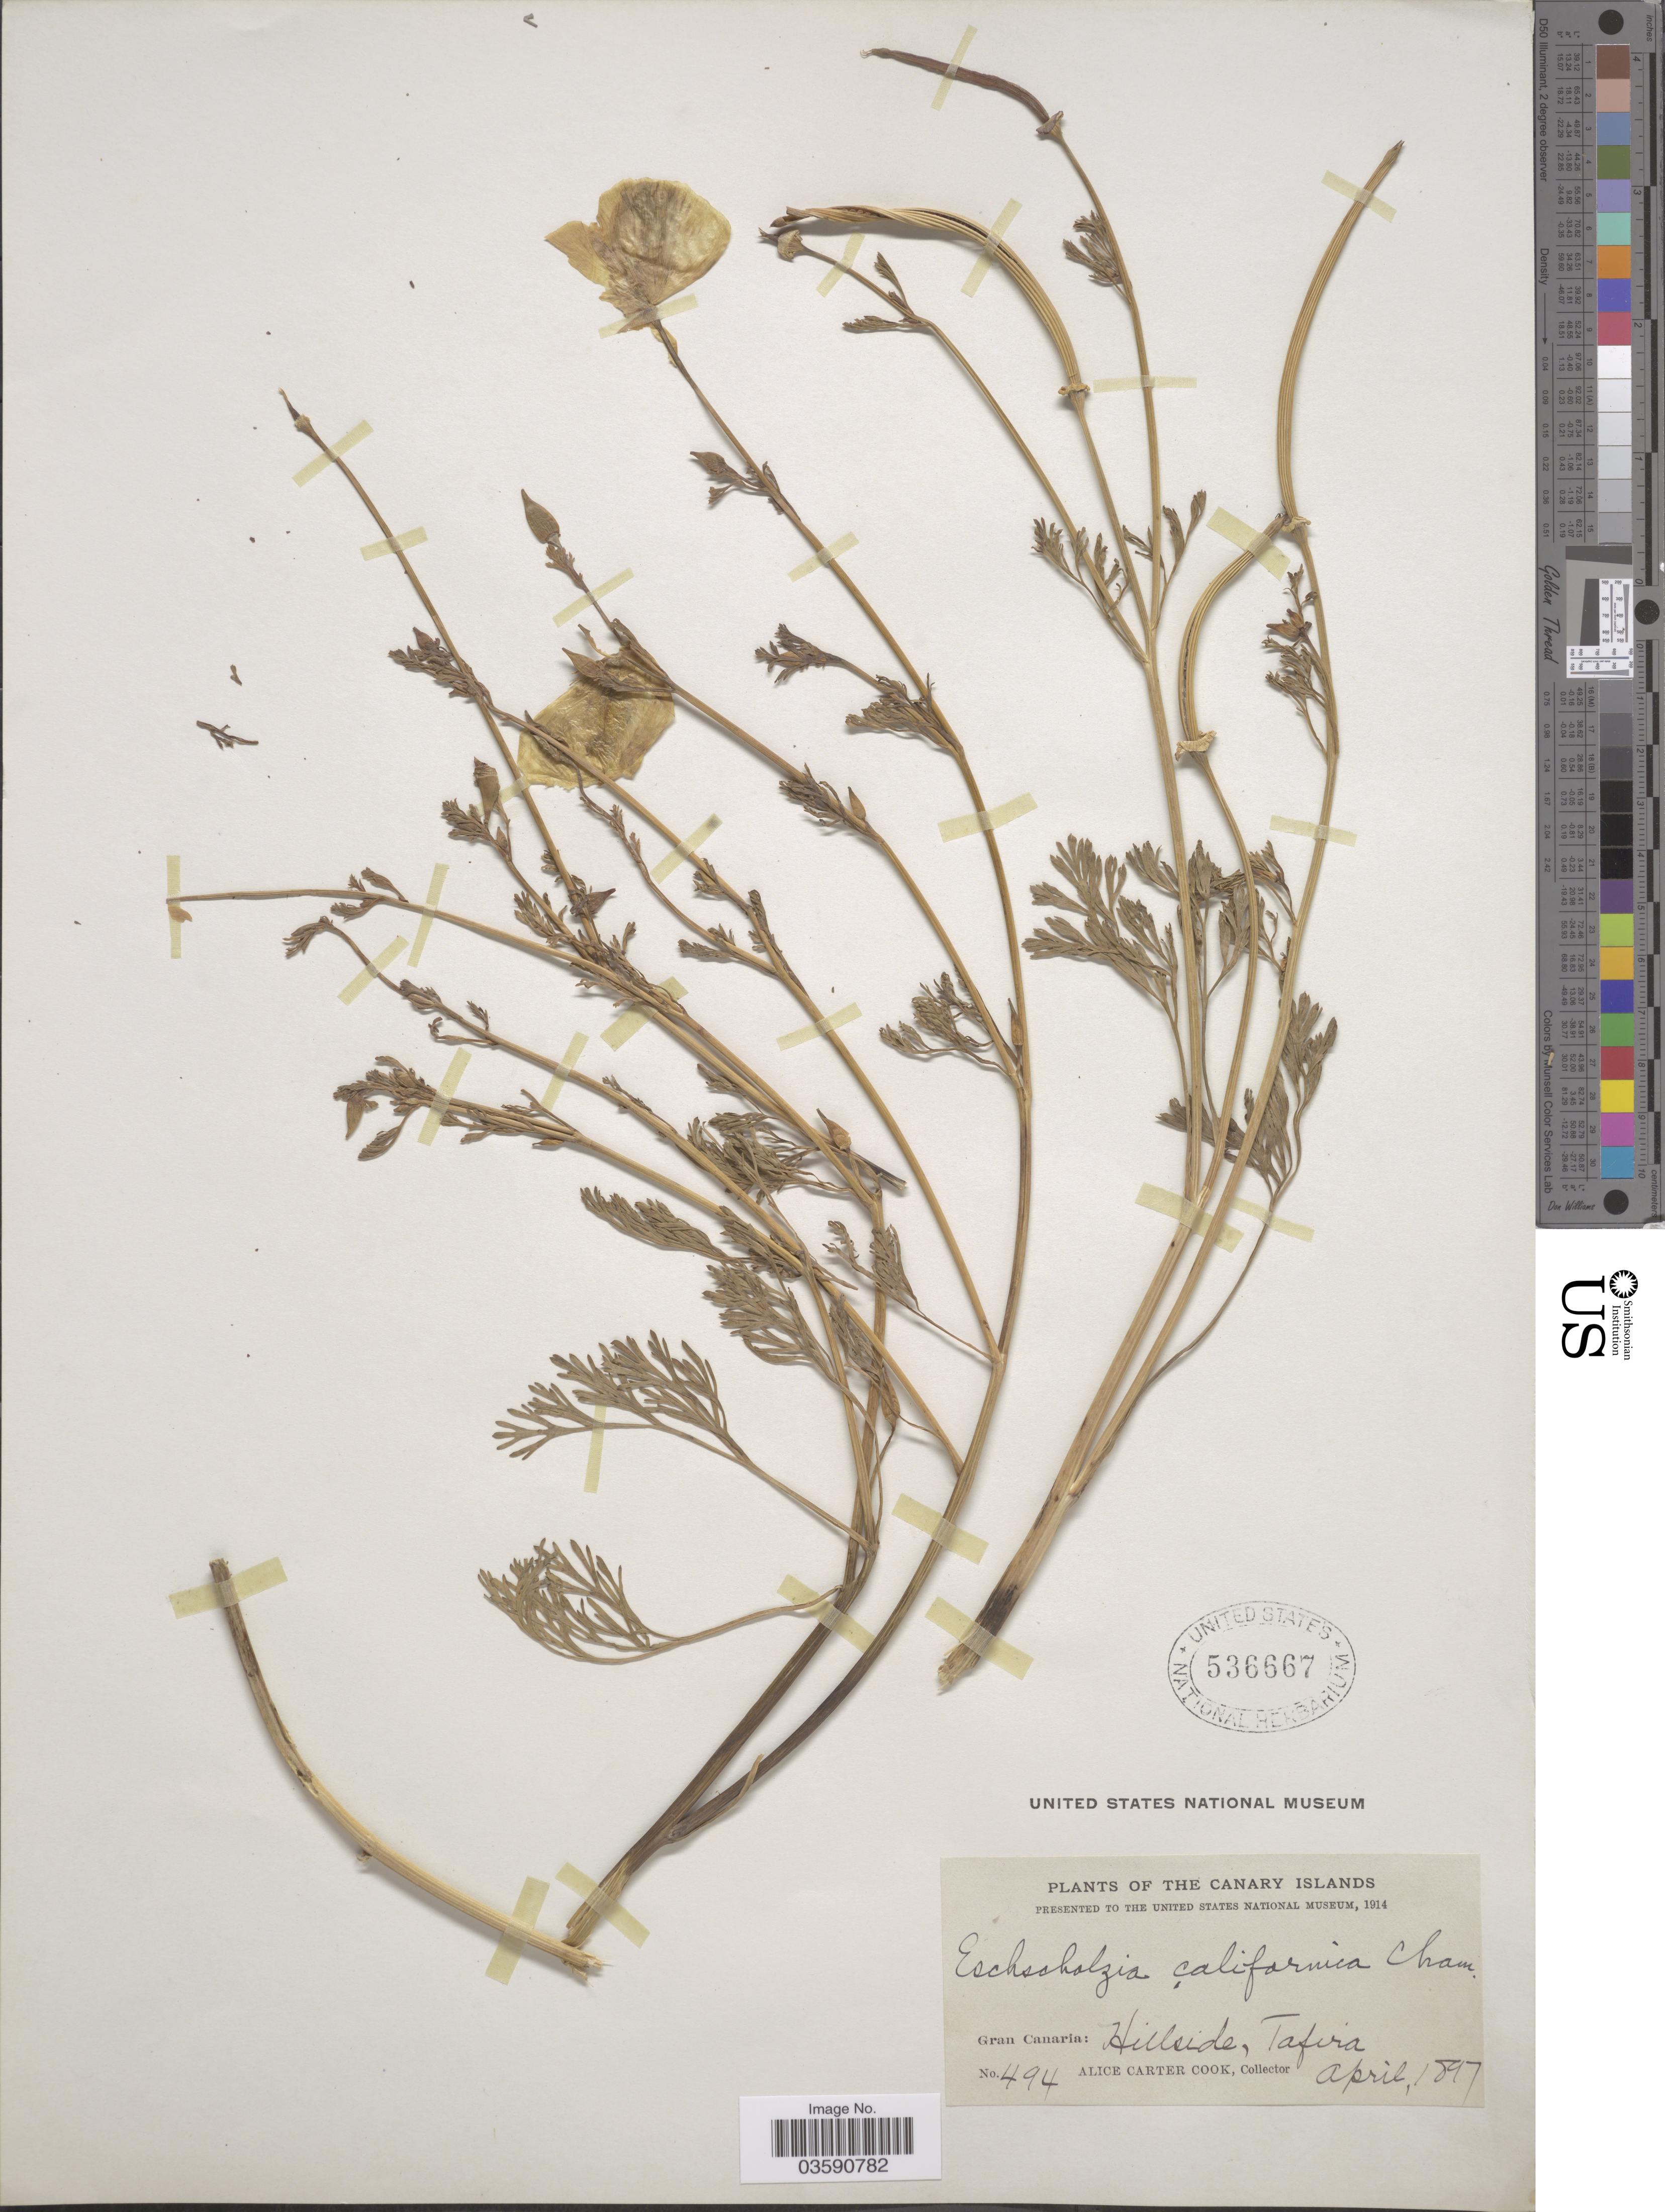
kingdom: Plantae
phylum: Tracheophyta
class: Magnoliopsida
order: Ranunculales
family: Papaveraceae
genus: Eschscholzia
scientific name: Eschscholzia californica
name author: Cham.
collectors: Alice C. Cook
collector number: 494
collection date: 1897-04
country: Spain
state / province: Canarias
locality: The Canary Islands. Gran Canaria: Hillside, Tafira.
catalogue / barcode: US 536667